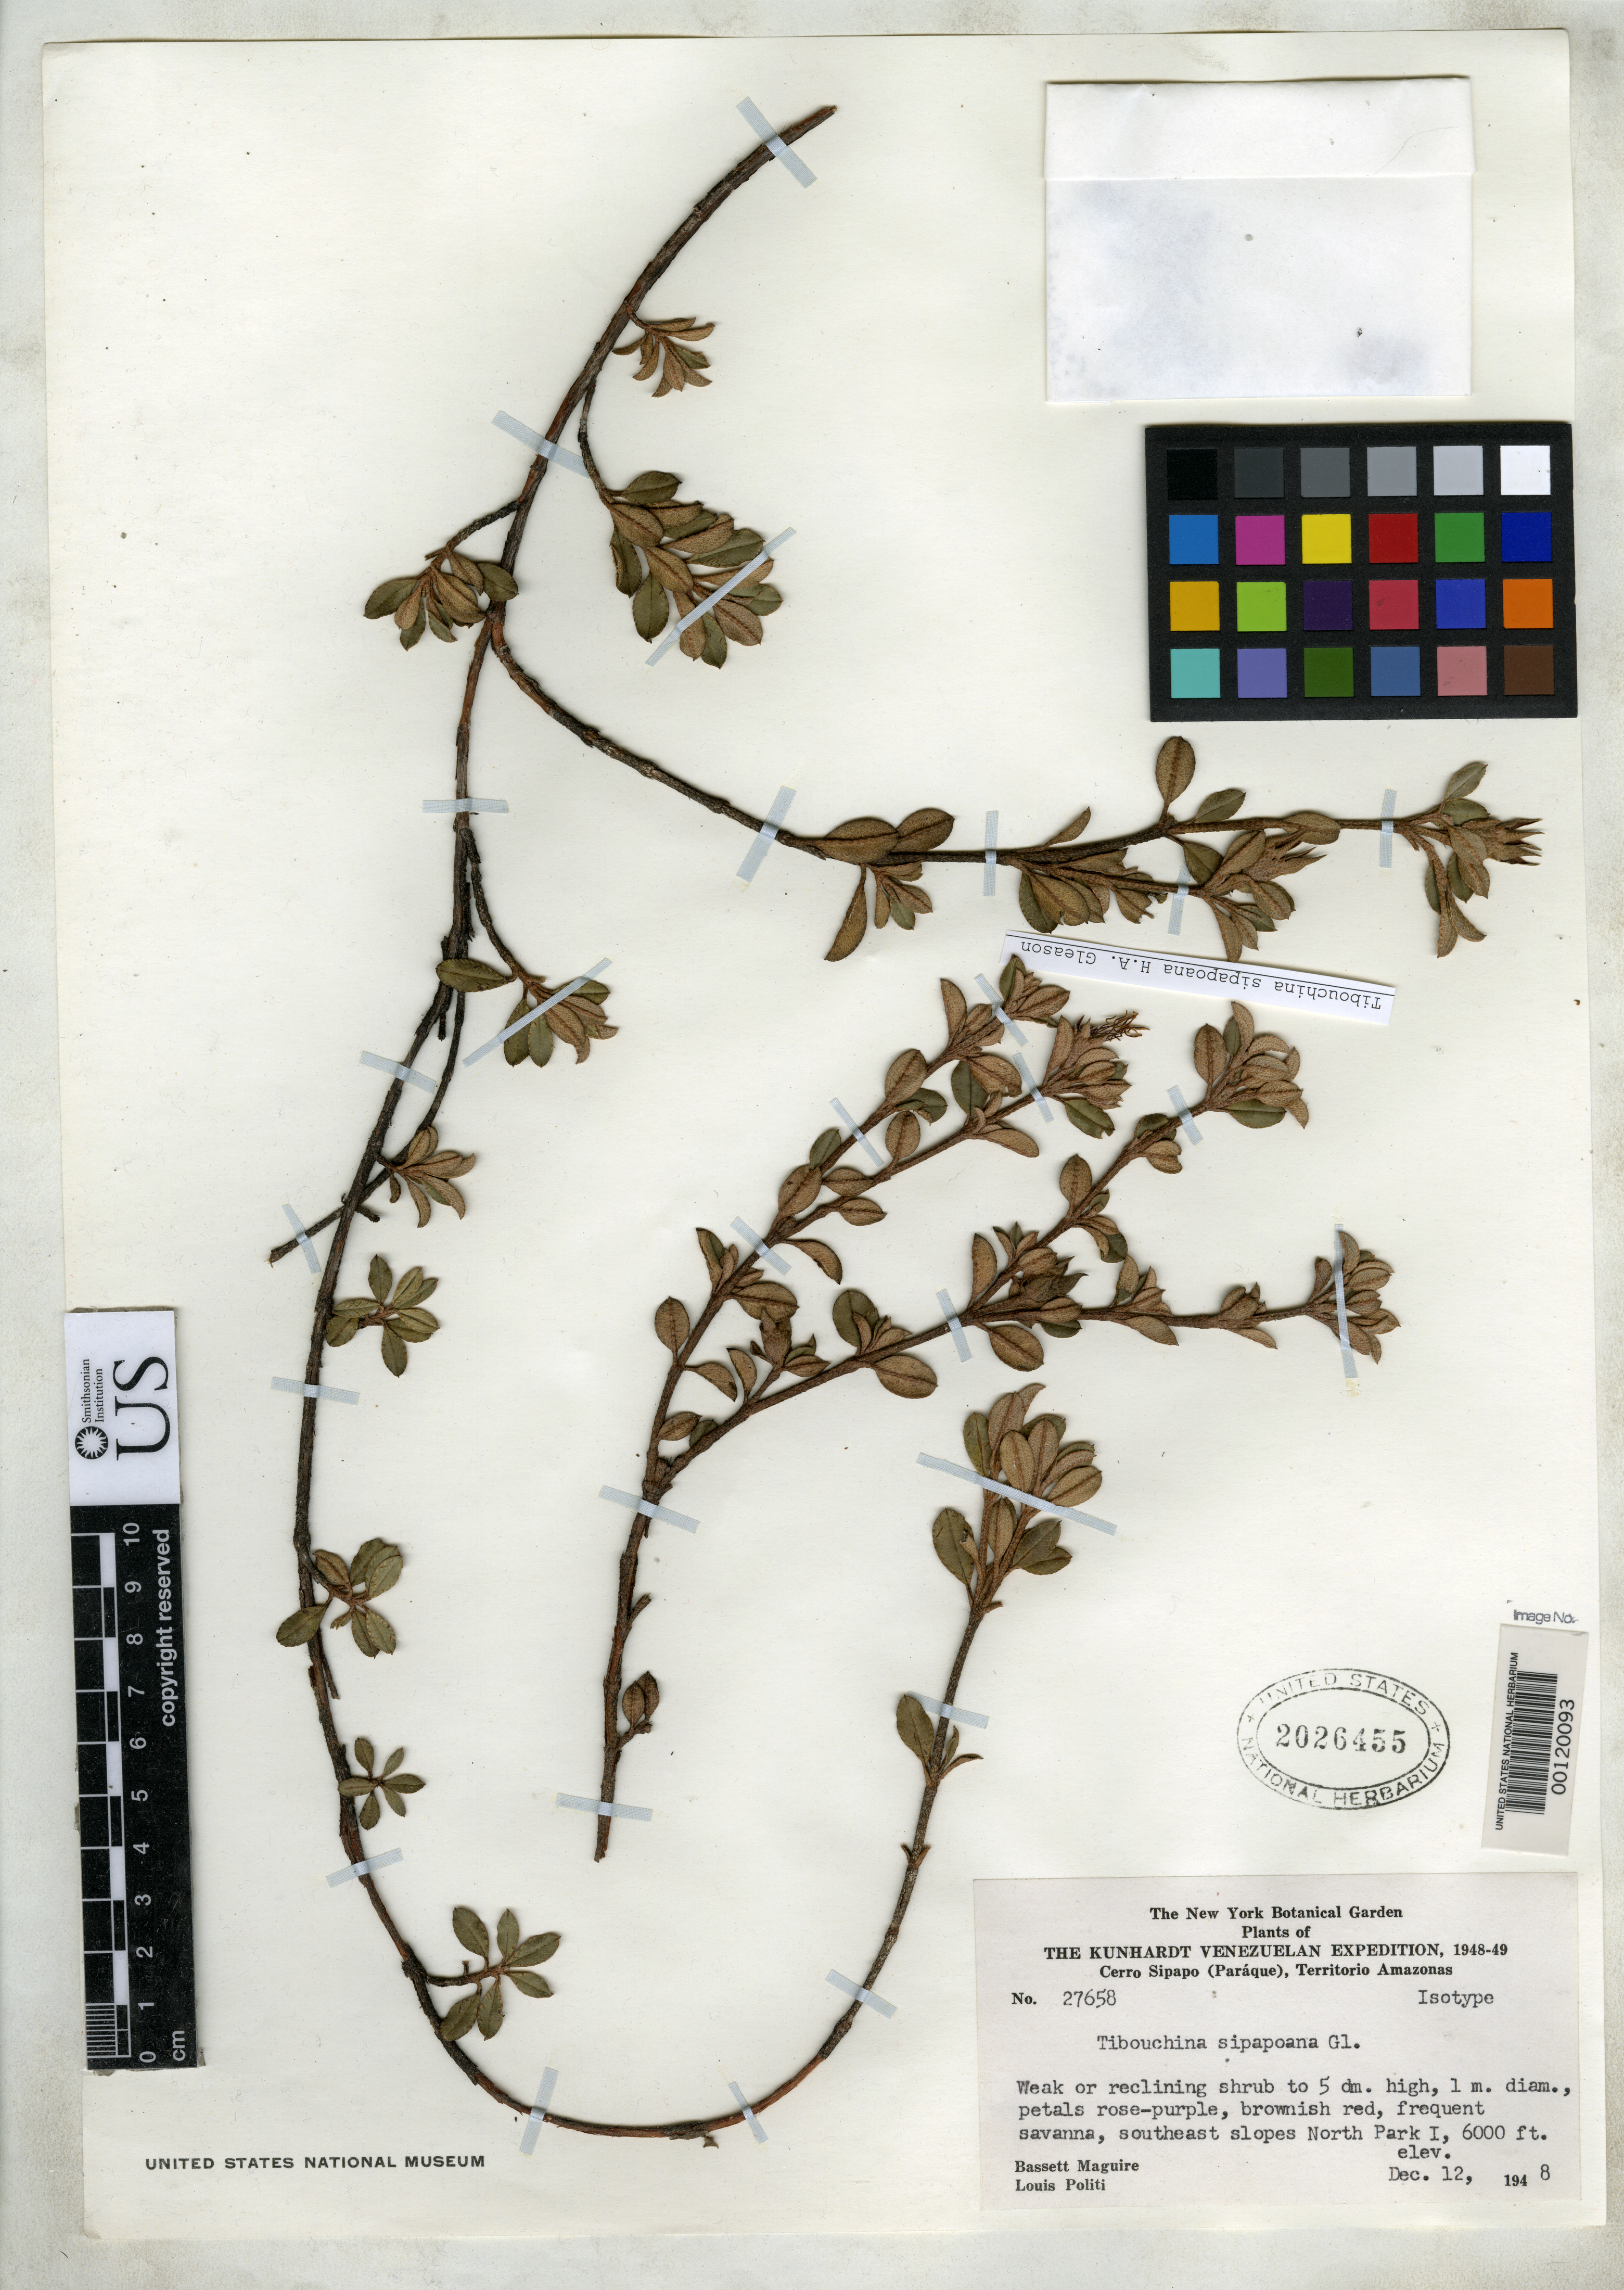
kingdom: Plantae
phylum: Tracheophyta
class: Magnoliopsida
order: Myrtales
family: Melastomataceae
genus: Tibouchina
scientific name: Tibouchina sipapoana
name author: Gleason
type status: Isotype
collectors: B. Maguire & L. Politi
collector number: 27658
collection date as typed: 12 Dec 1948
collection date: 1948-12-12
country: Venezuela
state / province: Amazonas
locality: Cerro Sipapo (paroque), southeast slopes North Park.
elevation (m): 1829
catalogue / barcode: US 2026455